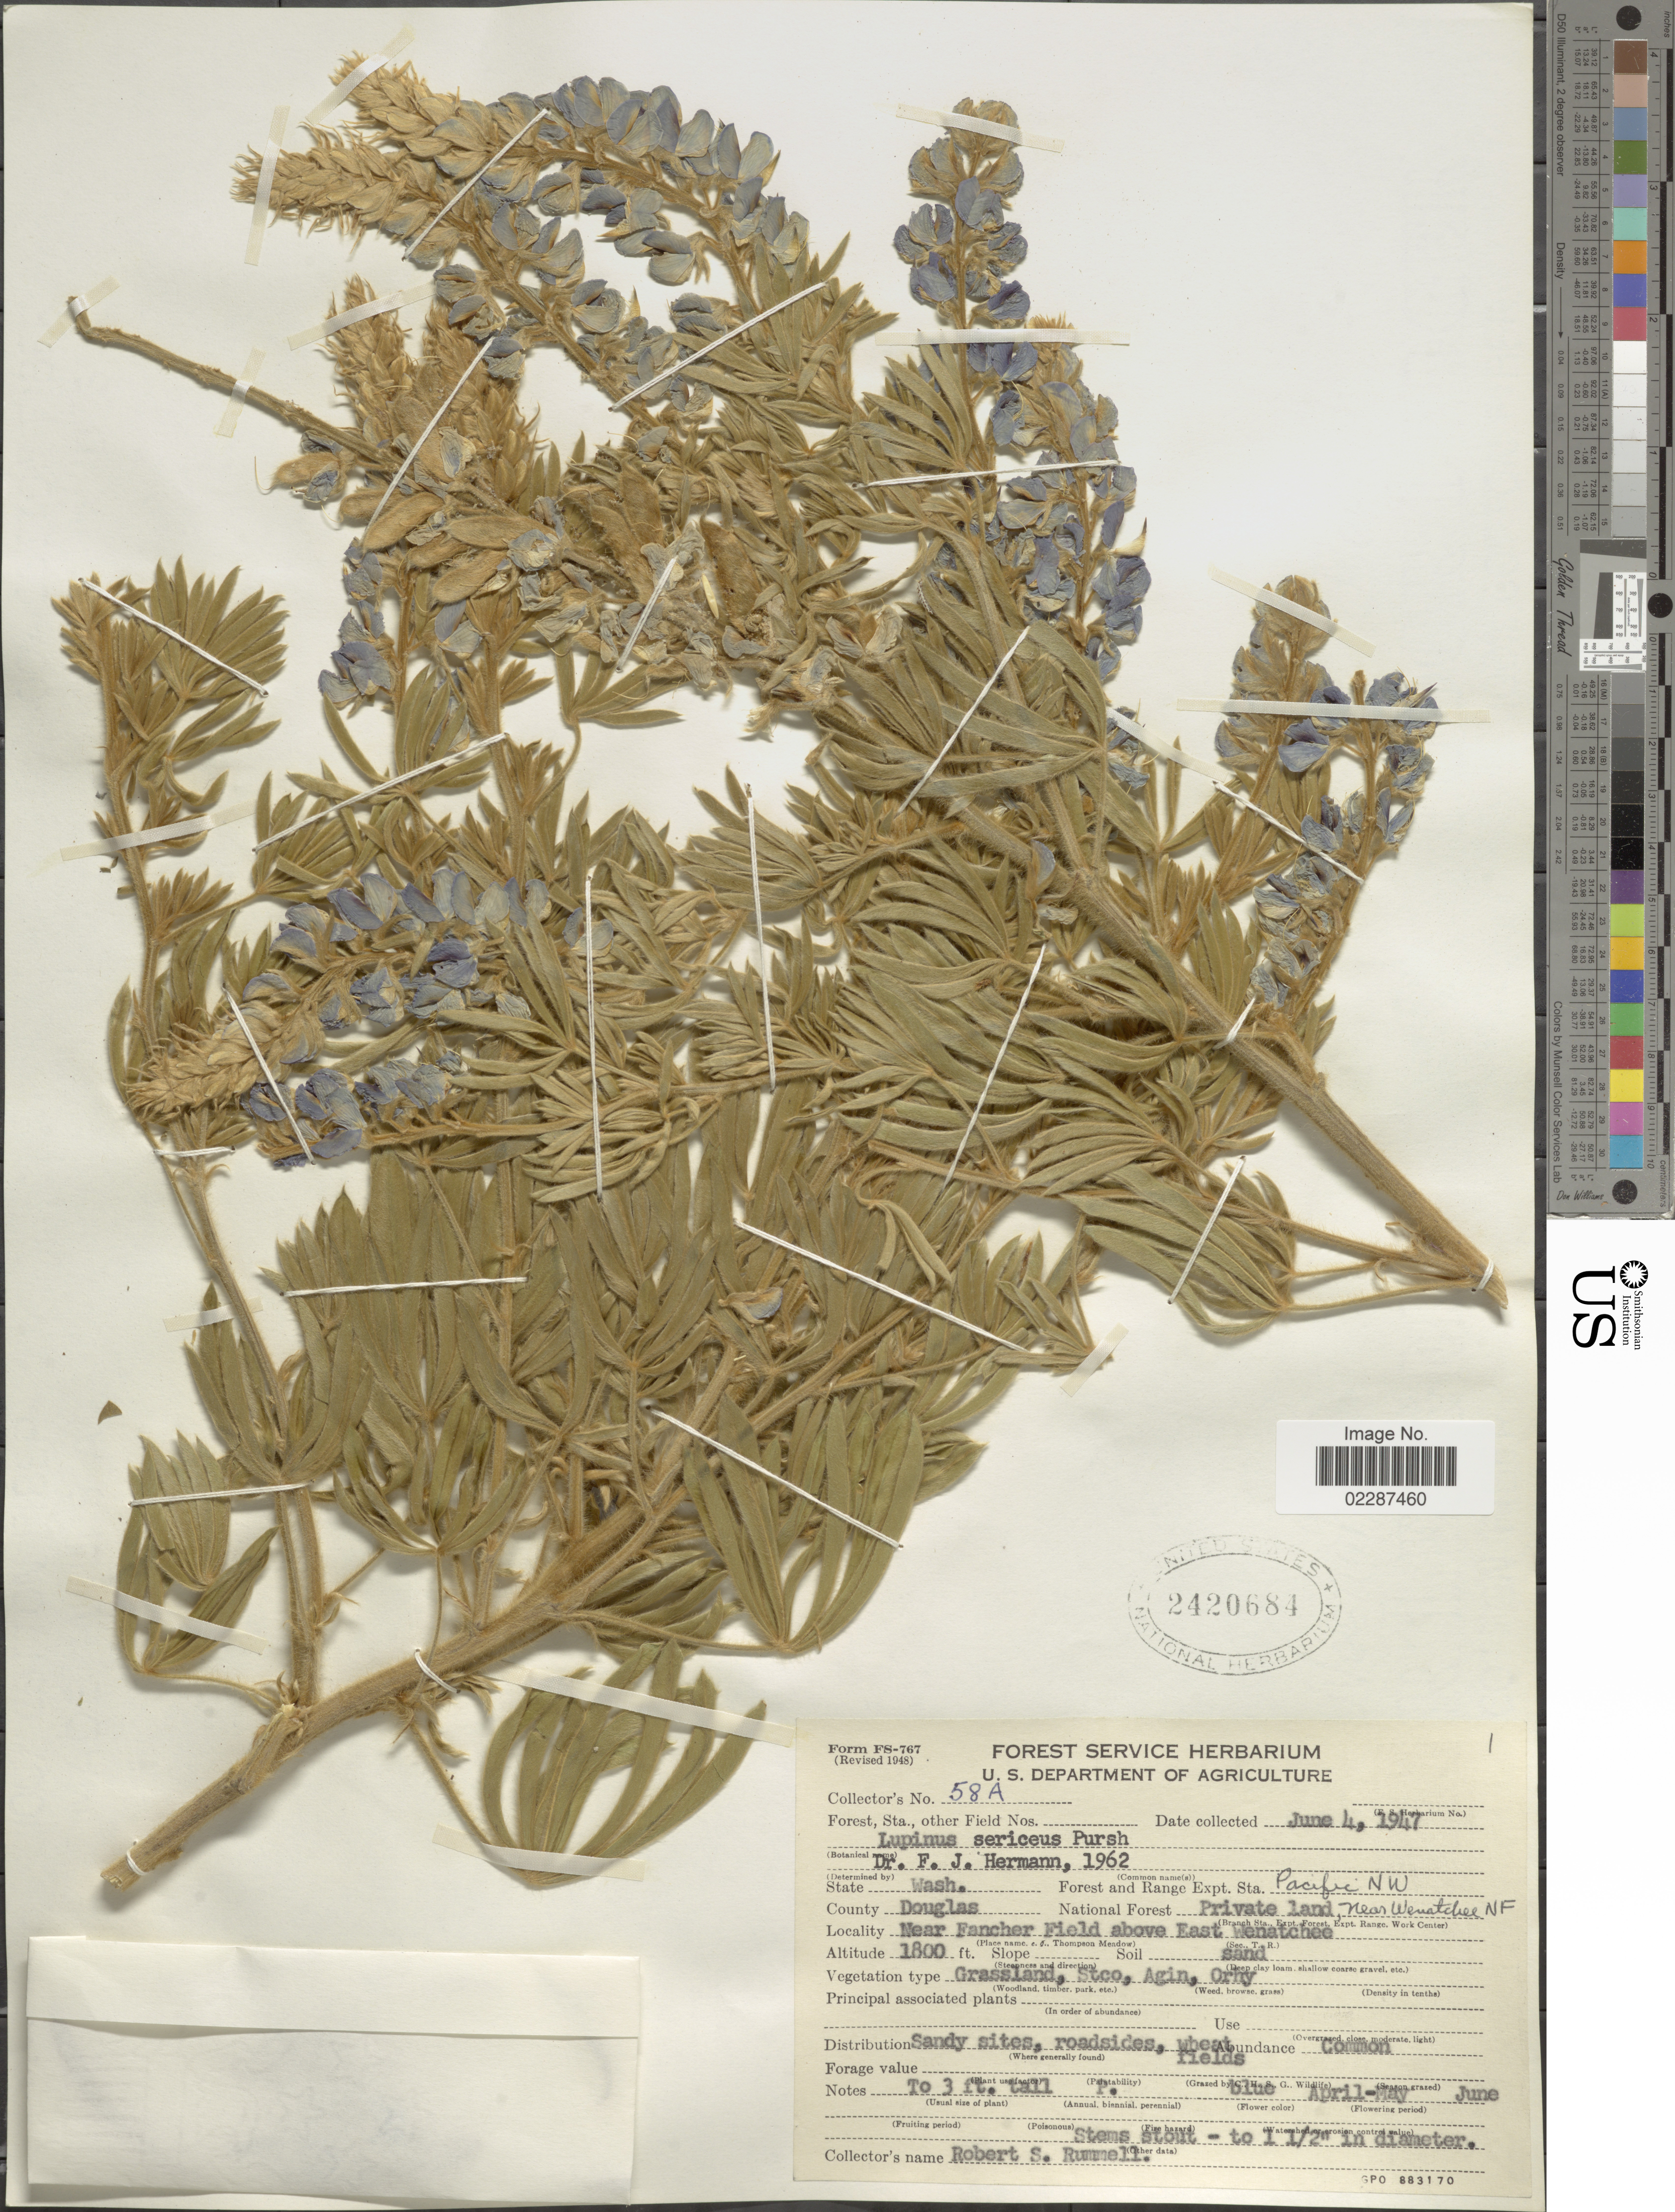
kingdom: Plantae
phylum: Tracheophyta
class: Magnoliopsida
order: Fabales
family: Fabaceae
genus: Lupinus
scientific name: Lupinus sericeus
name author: Pursh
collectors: R. Rummell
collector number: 58A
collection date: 1947-06-04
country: United States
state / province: Washington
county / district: Douglas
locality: Pacific NW, County Douglas, Privaye Land, near Wenatchee NF, Near Francher Field above East Wenatchee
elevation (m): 549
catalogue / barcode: US 2420684